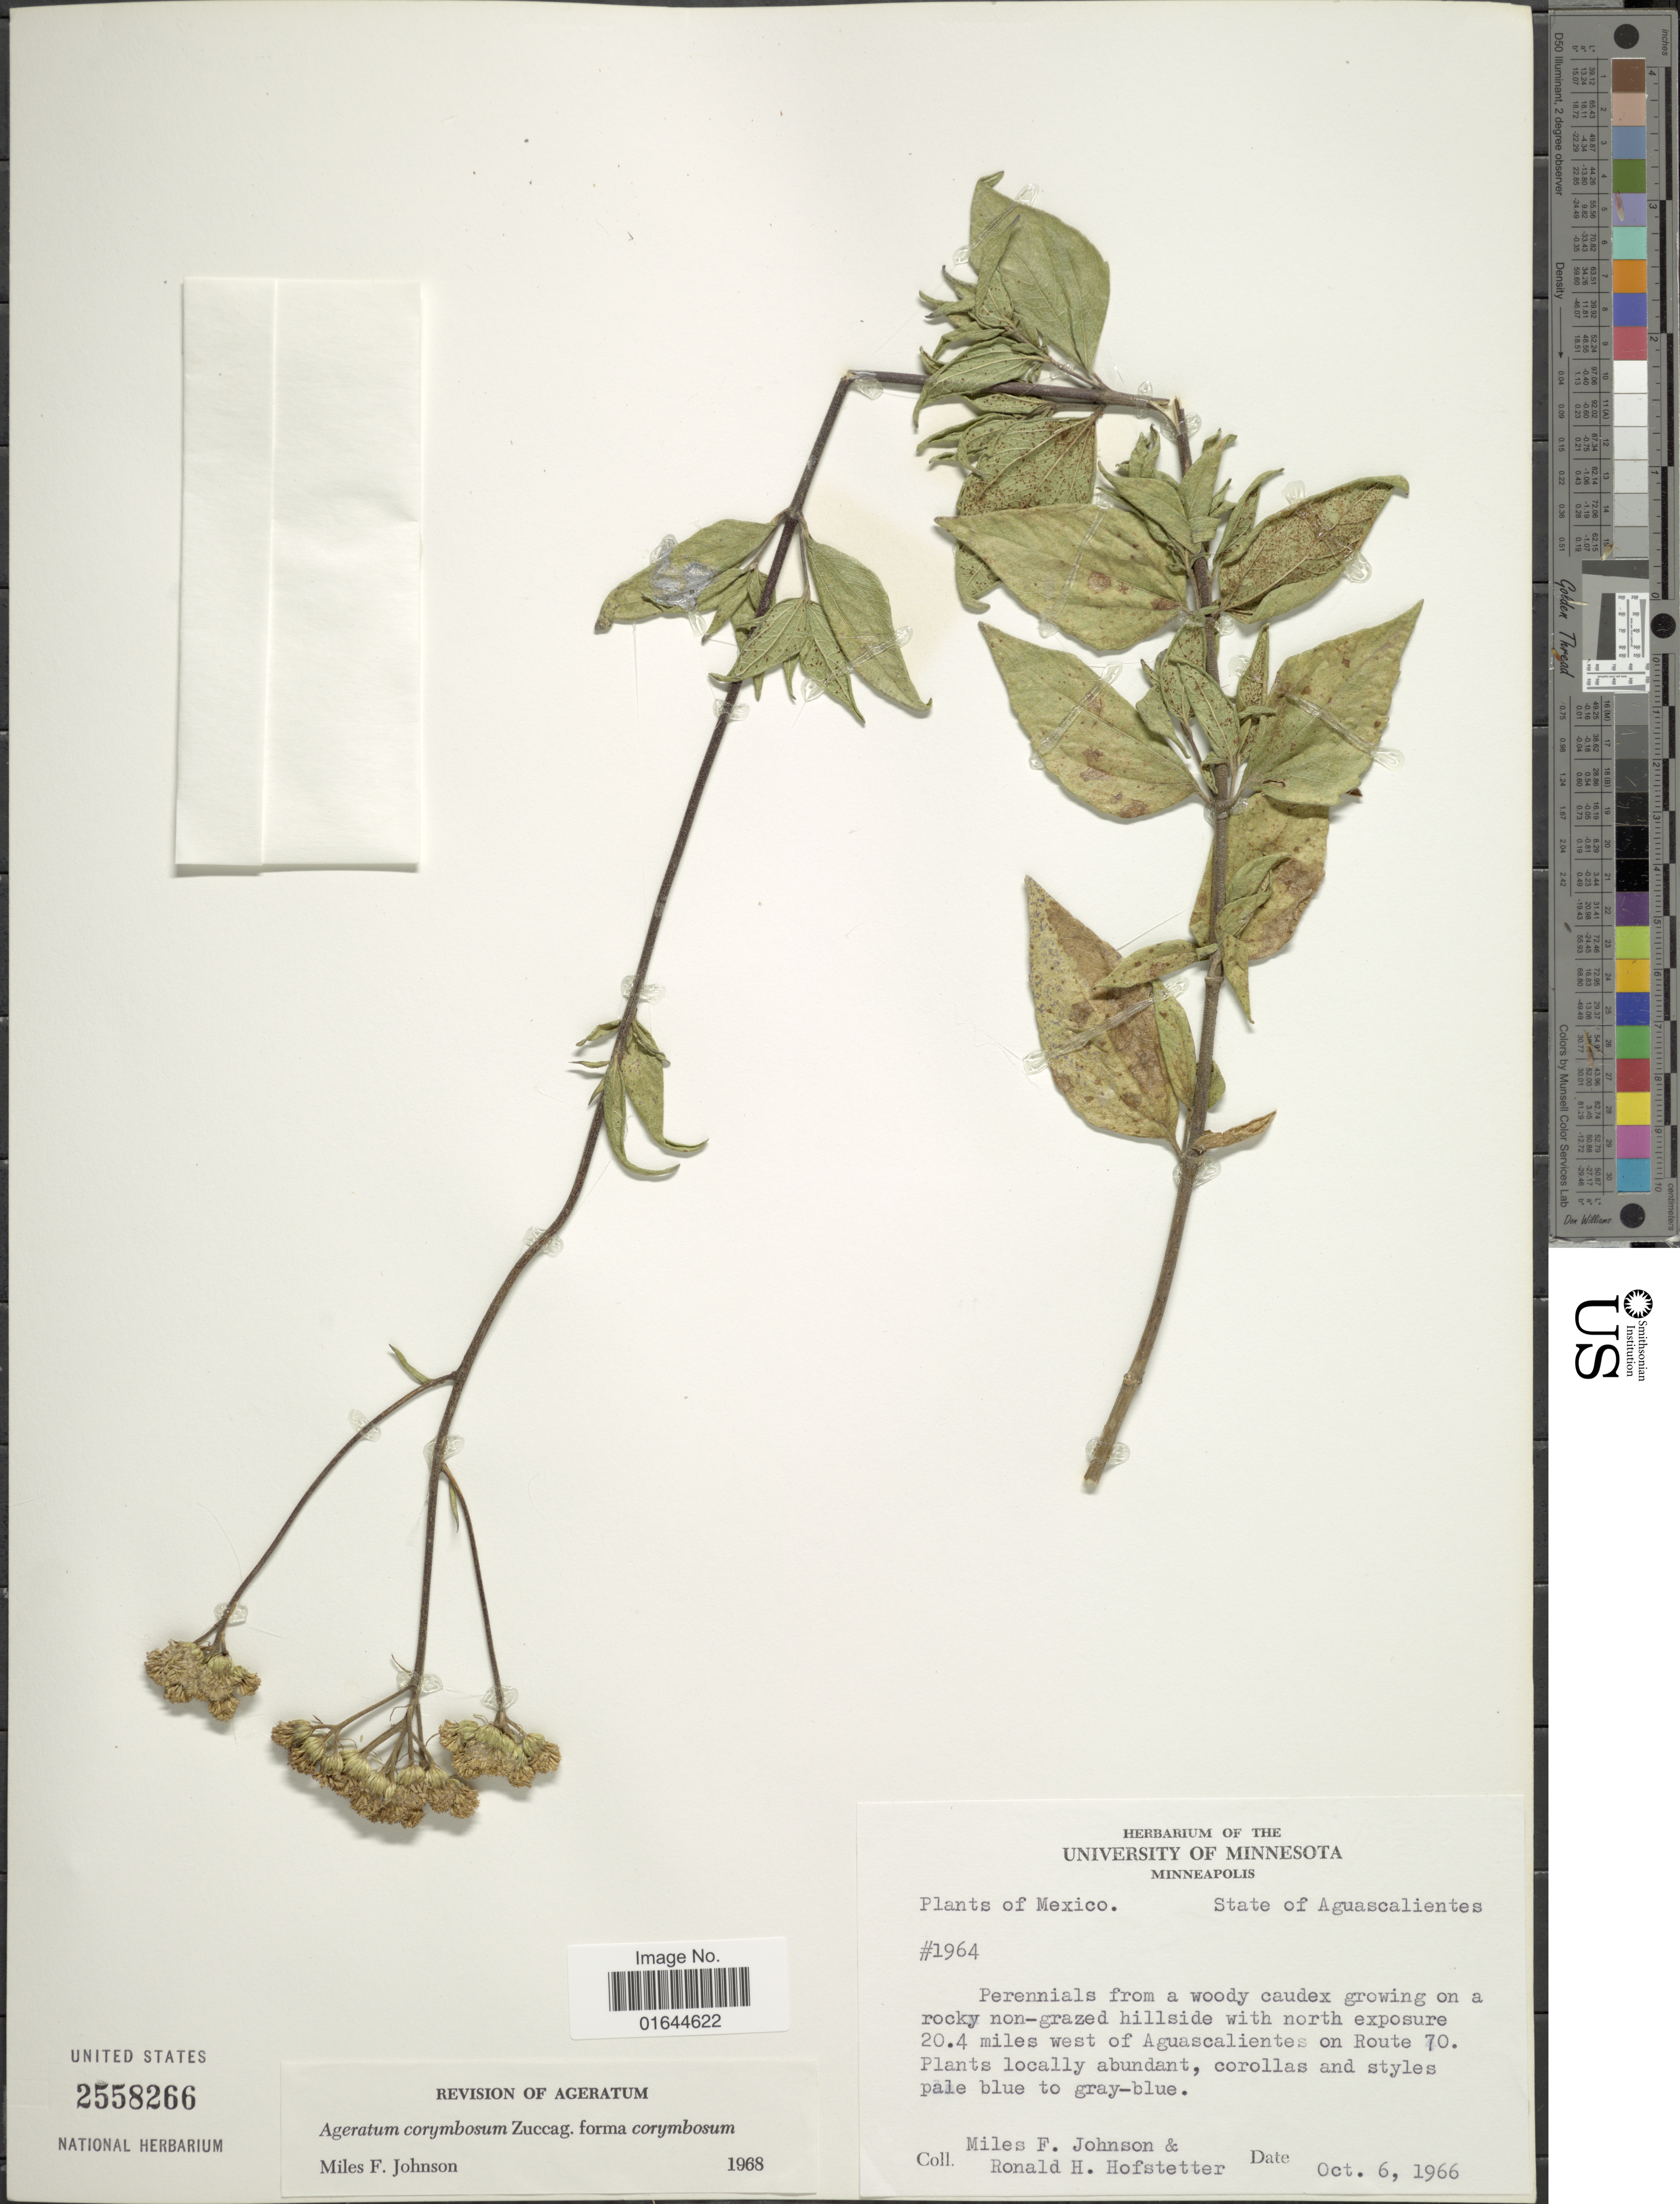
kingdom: Plantae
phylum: Tracheophyta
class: Magnoliopsida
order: Asterales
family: Asteraceae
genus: Ageratum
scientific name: Ageratum corymbosum f. corymbosum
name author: Zuccagni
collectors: M. F. Johnson & R. Hofstetter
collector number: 1964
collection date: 1966-10-06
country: Mexico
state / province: Aguascalientes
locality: State of Aguascalientes, 20.4 miles west of Aguascalientes on Route 70.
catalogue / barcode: US 2558266